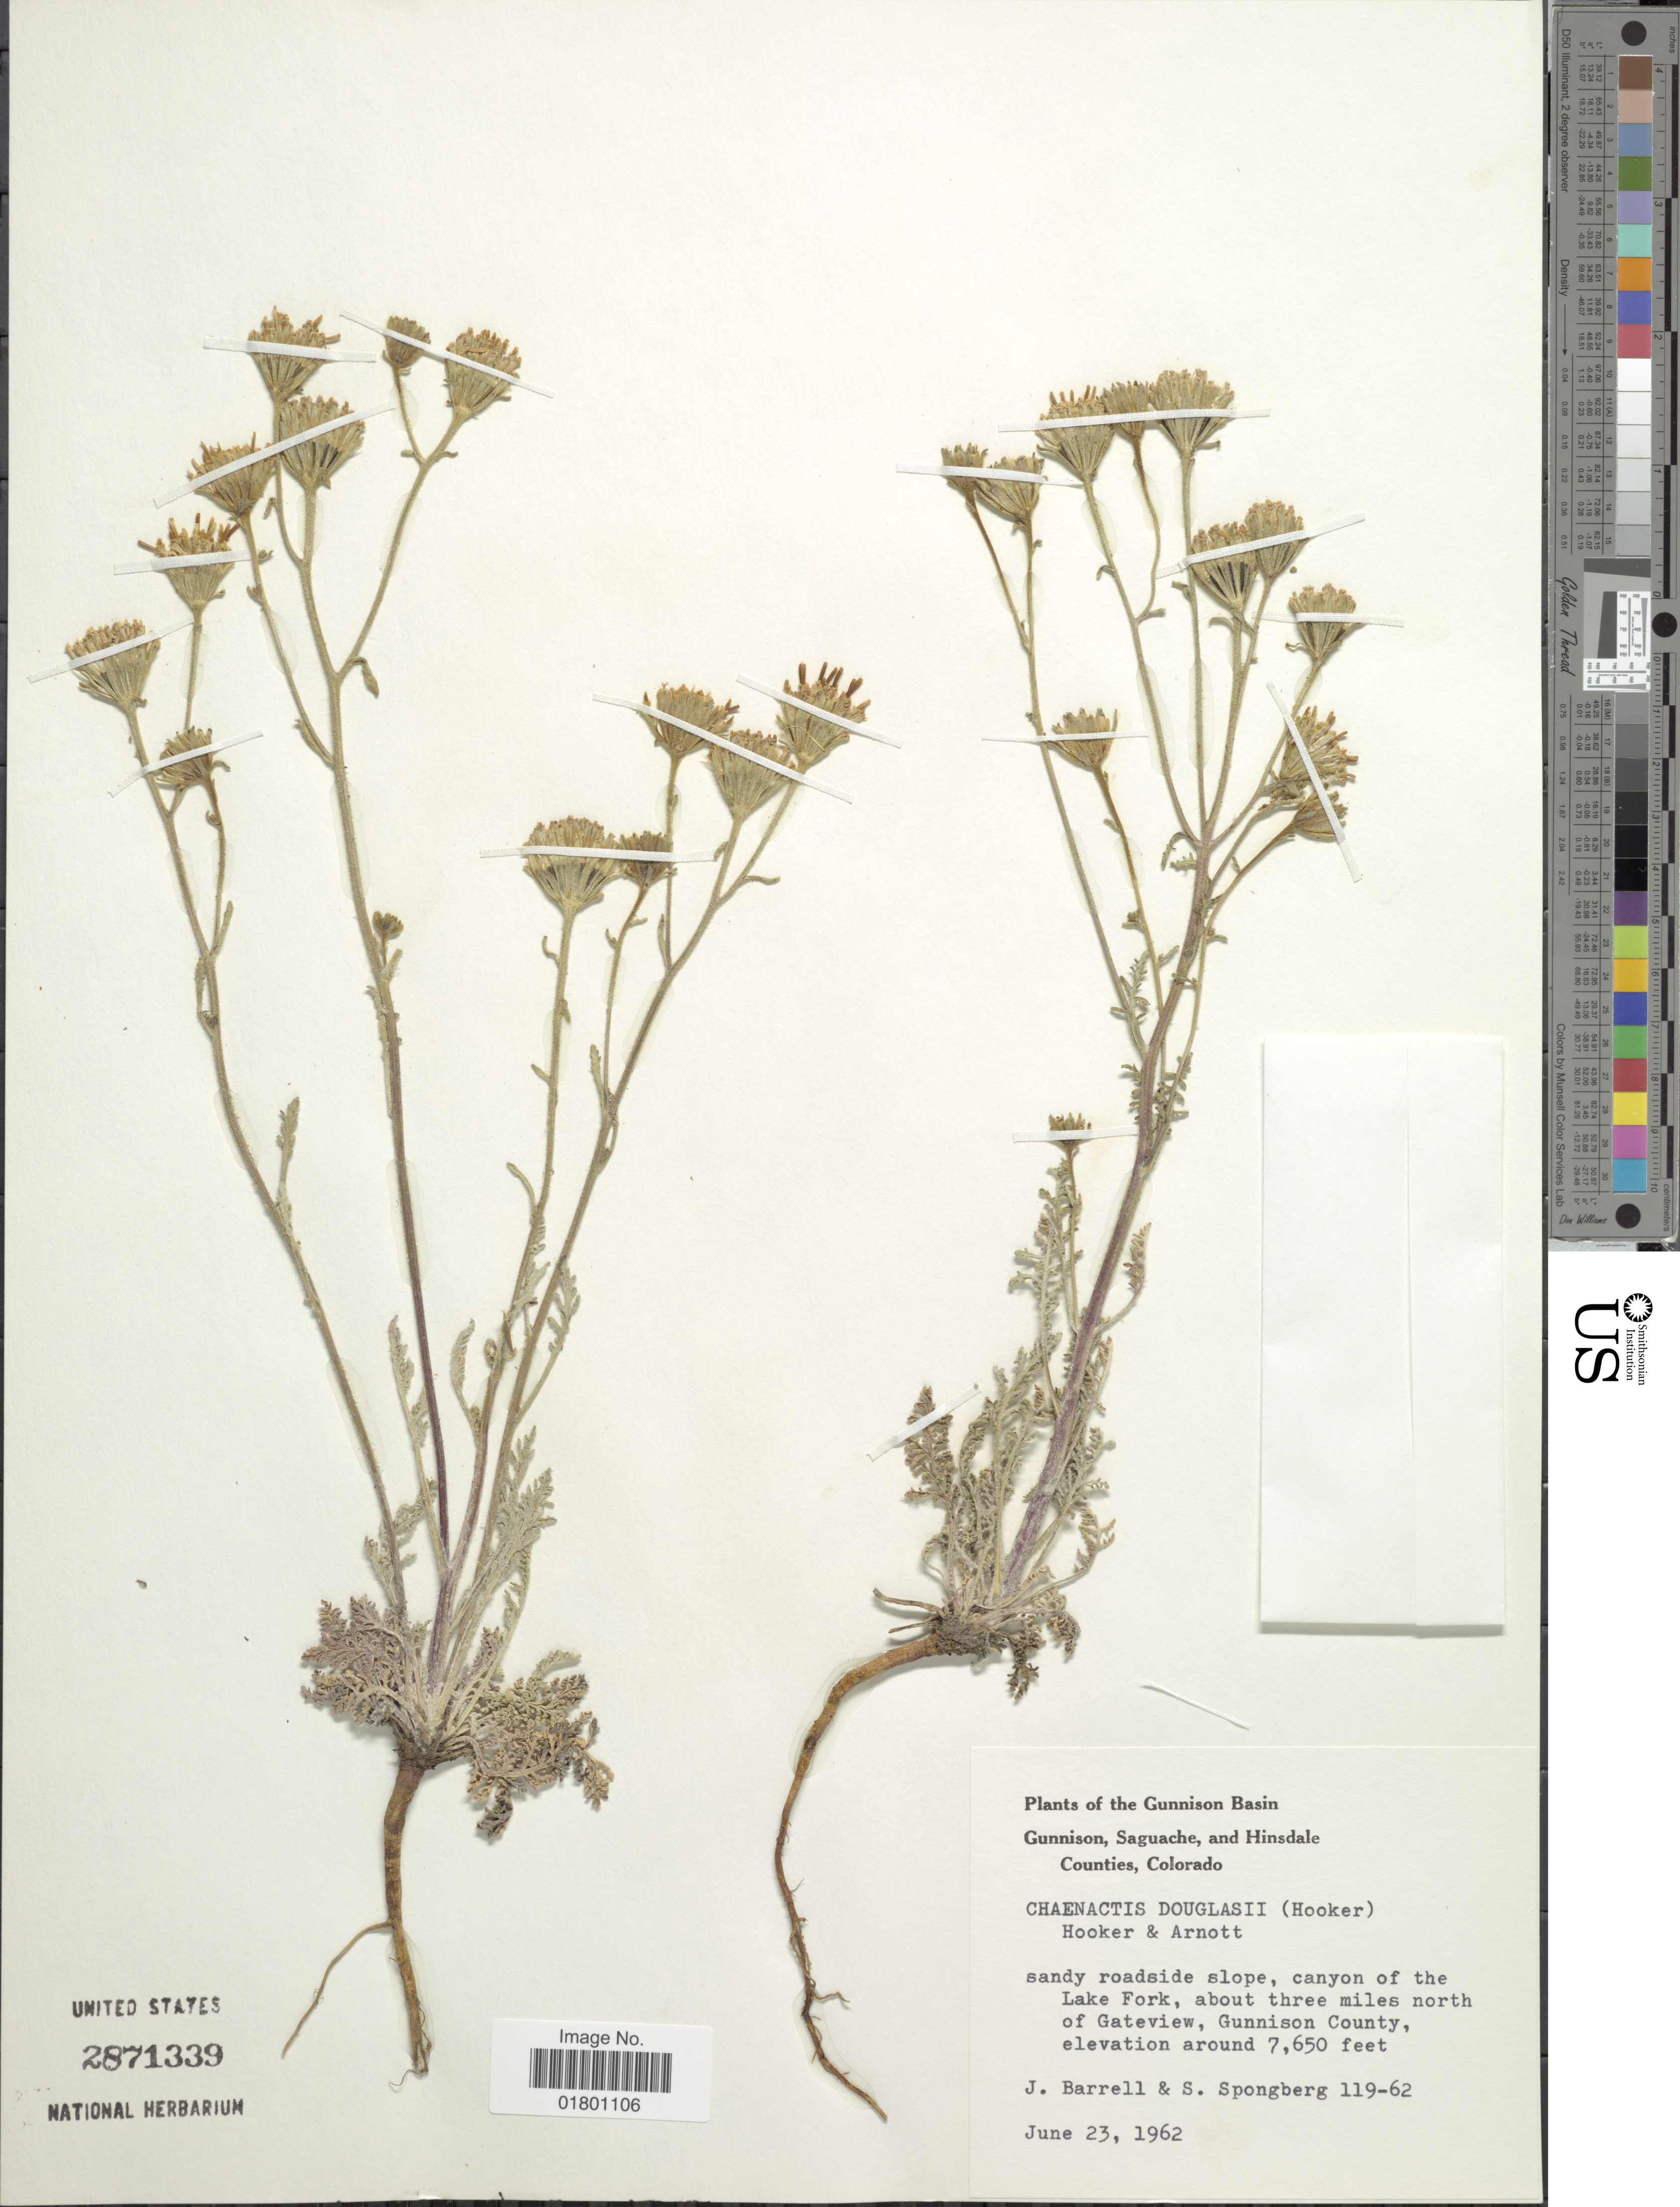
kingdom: Plantae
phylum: Tracheophyta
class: Magnoliopsida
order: Asterales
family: Asteraceae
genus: Chaenactis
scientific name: Chaenactis douglasii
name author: Hook. & Arn.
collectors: J. Barrell & S. A.Spongberg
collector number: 119-62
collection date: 1962-06-23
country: United States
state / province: Colorado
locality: Gunnison Basin, Gunnison, Saguache, and Hinsdale Counties, sandy roadside slope, canyon of the Lake Fork, about three miles north of gateview, Gunnison County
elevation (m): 2332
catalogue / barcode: US 2871339